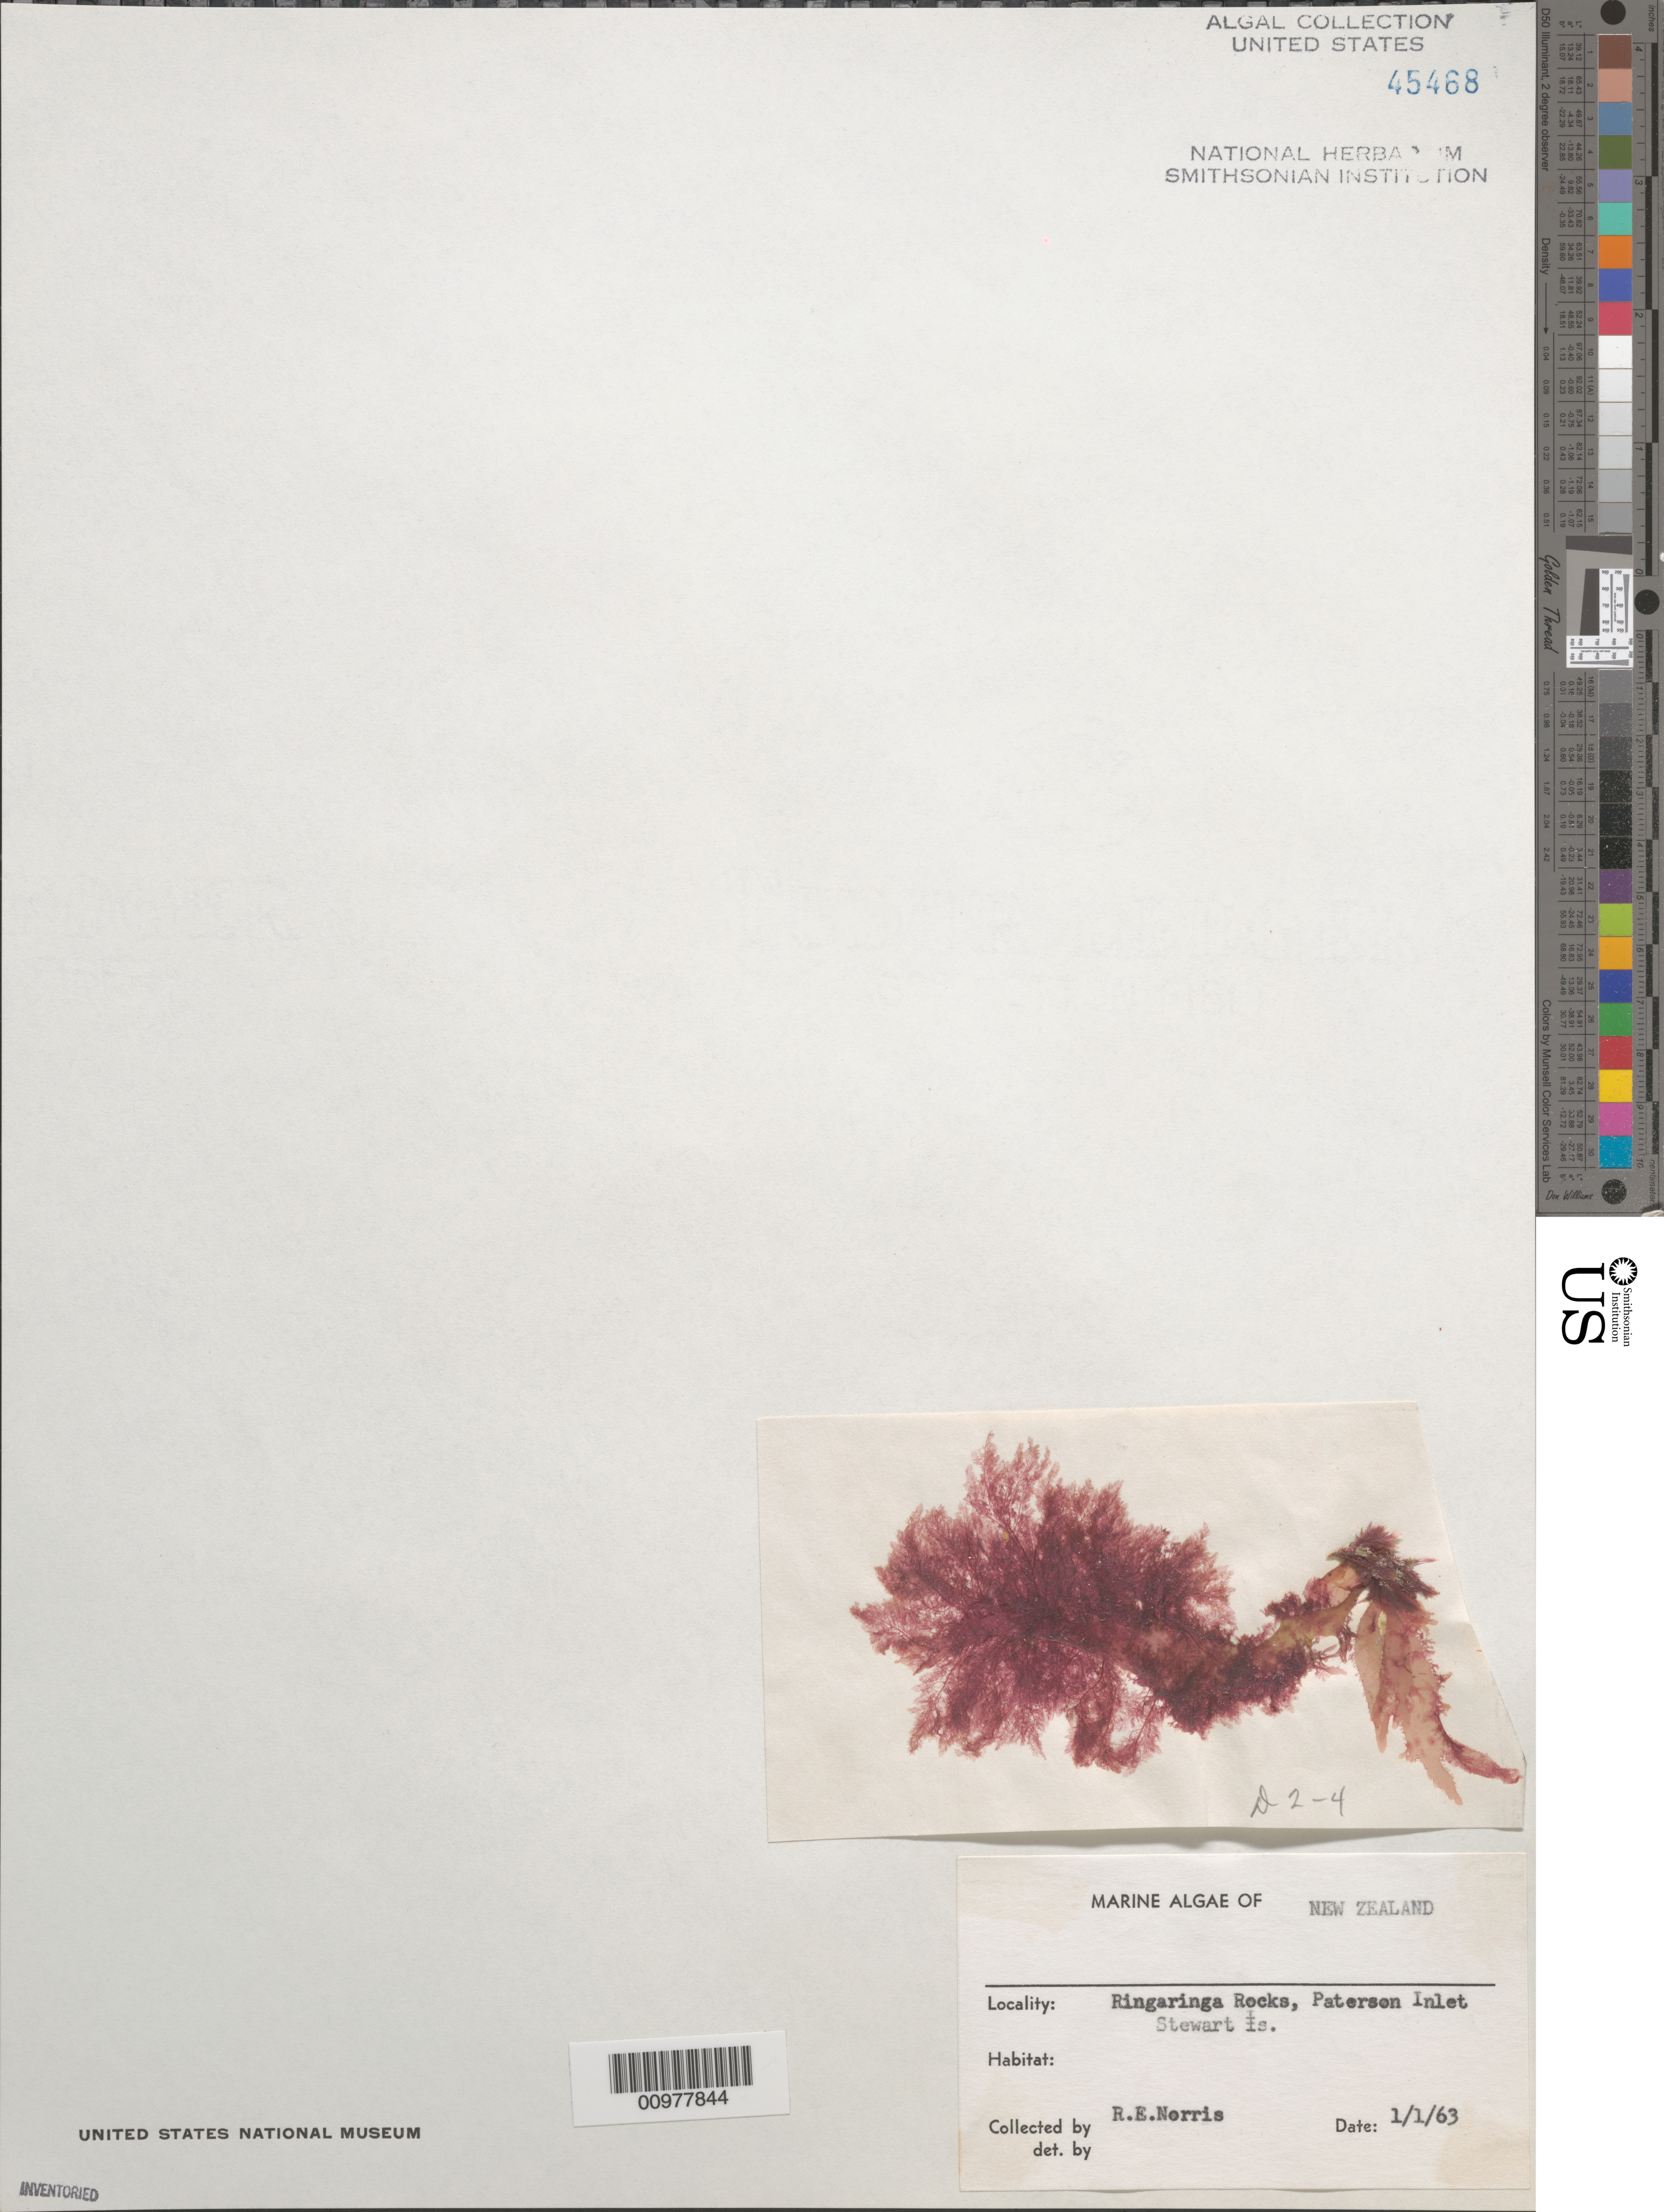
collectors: R. E. Norris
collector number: D2-4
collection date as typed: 01 Jan 1963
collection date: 1963-01-01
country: New Zealand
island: Stewart Island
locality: Ringaringa Rocks, Paterson Inlet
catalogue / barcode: US 45468